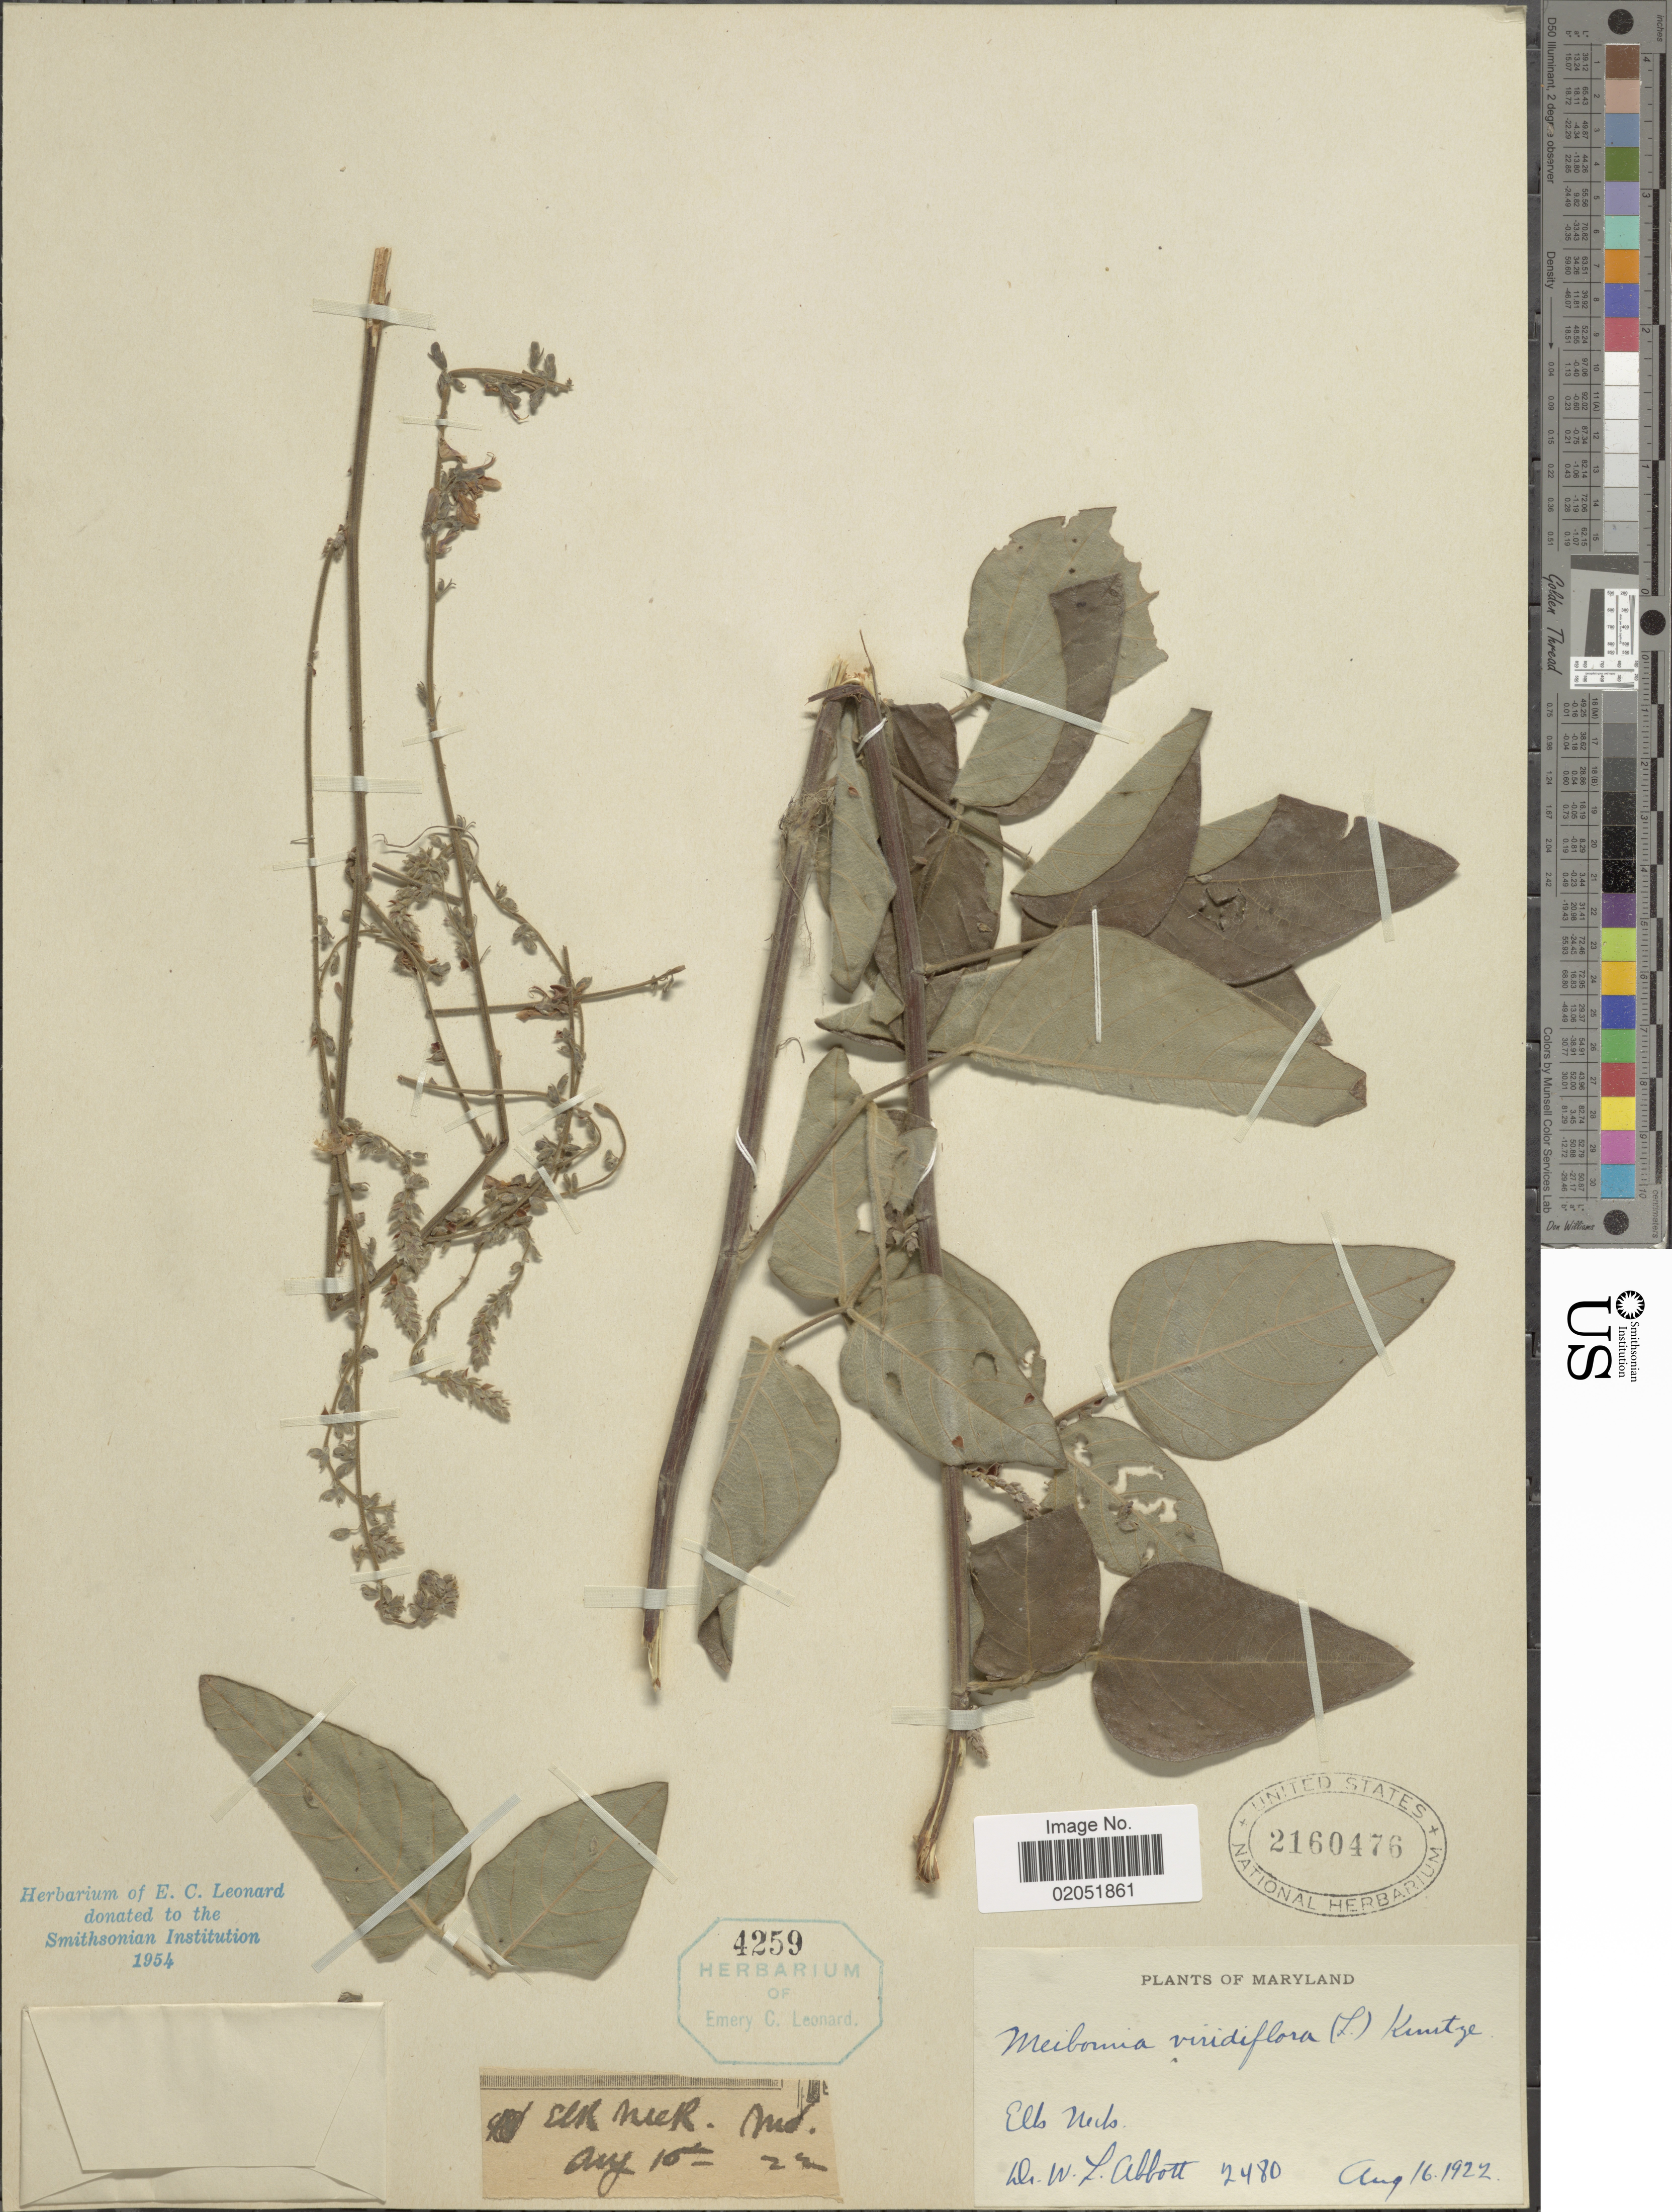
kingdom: Plantae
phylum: Tracheophyta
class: Magnoliopsida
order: Fabales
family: Fabaceae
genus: Desmodium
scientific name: Desmodium viridiflorum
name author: (L.) DC.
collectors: W. L. Abbott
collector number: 2480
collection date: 1922-09-16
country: United States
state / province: Maryland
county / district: Cecil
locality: Elks Neck, Cecil Co.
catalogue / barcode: US 2160476